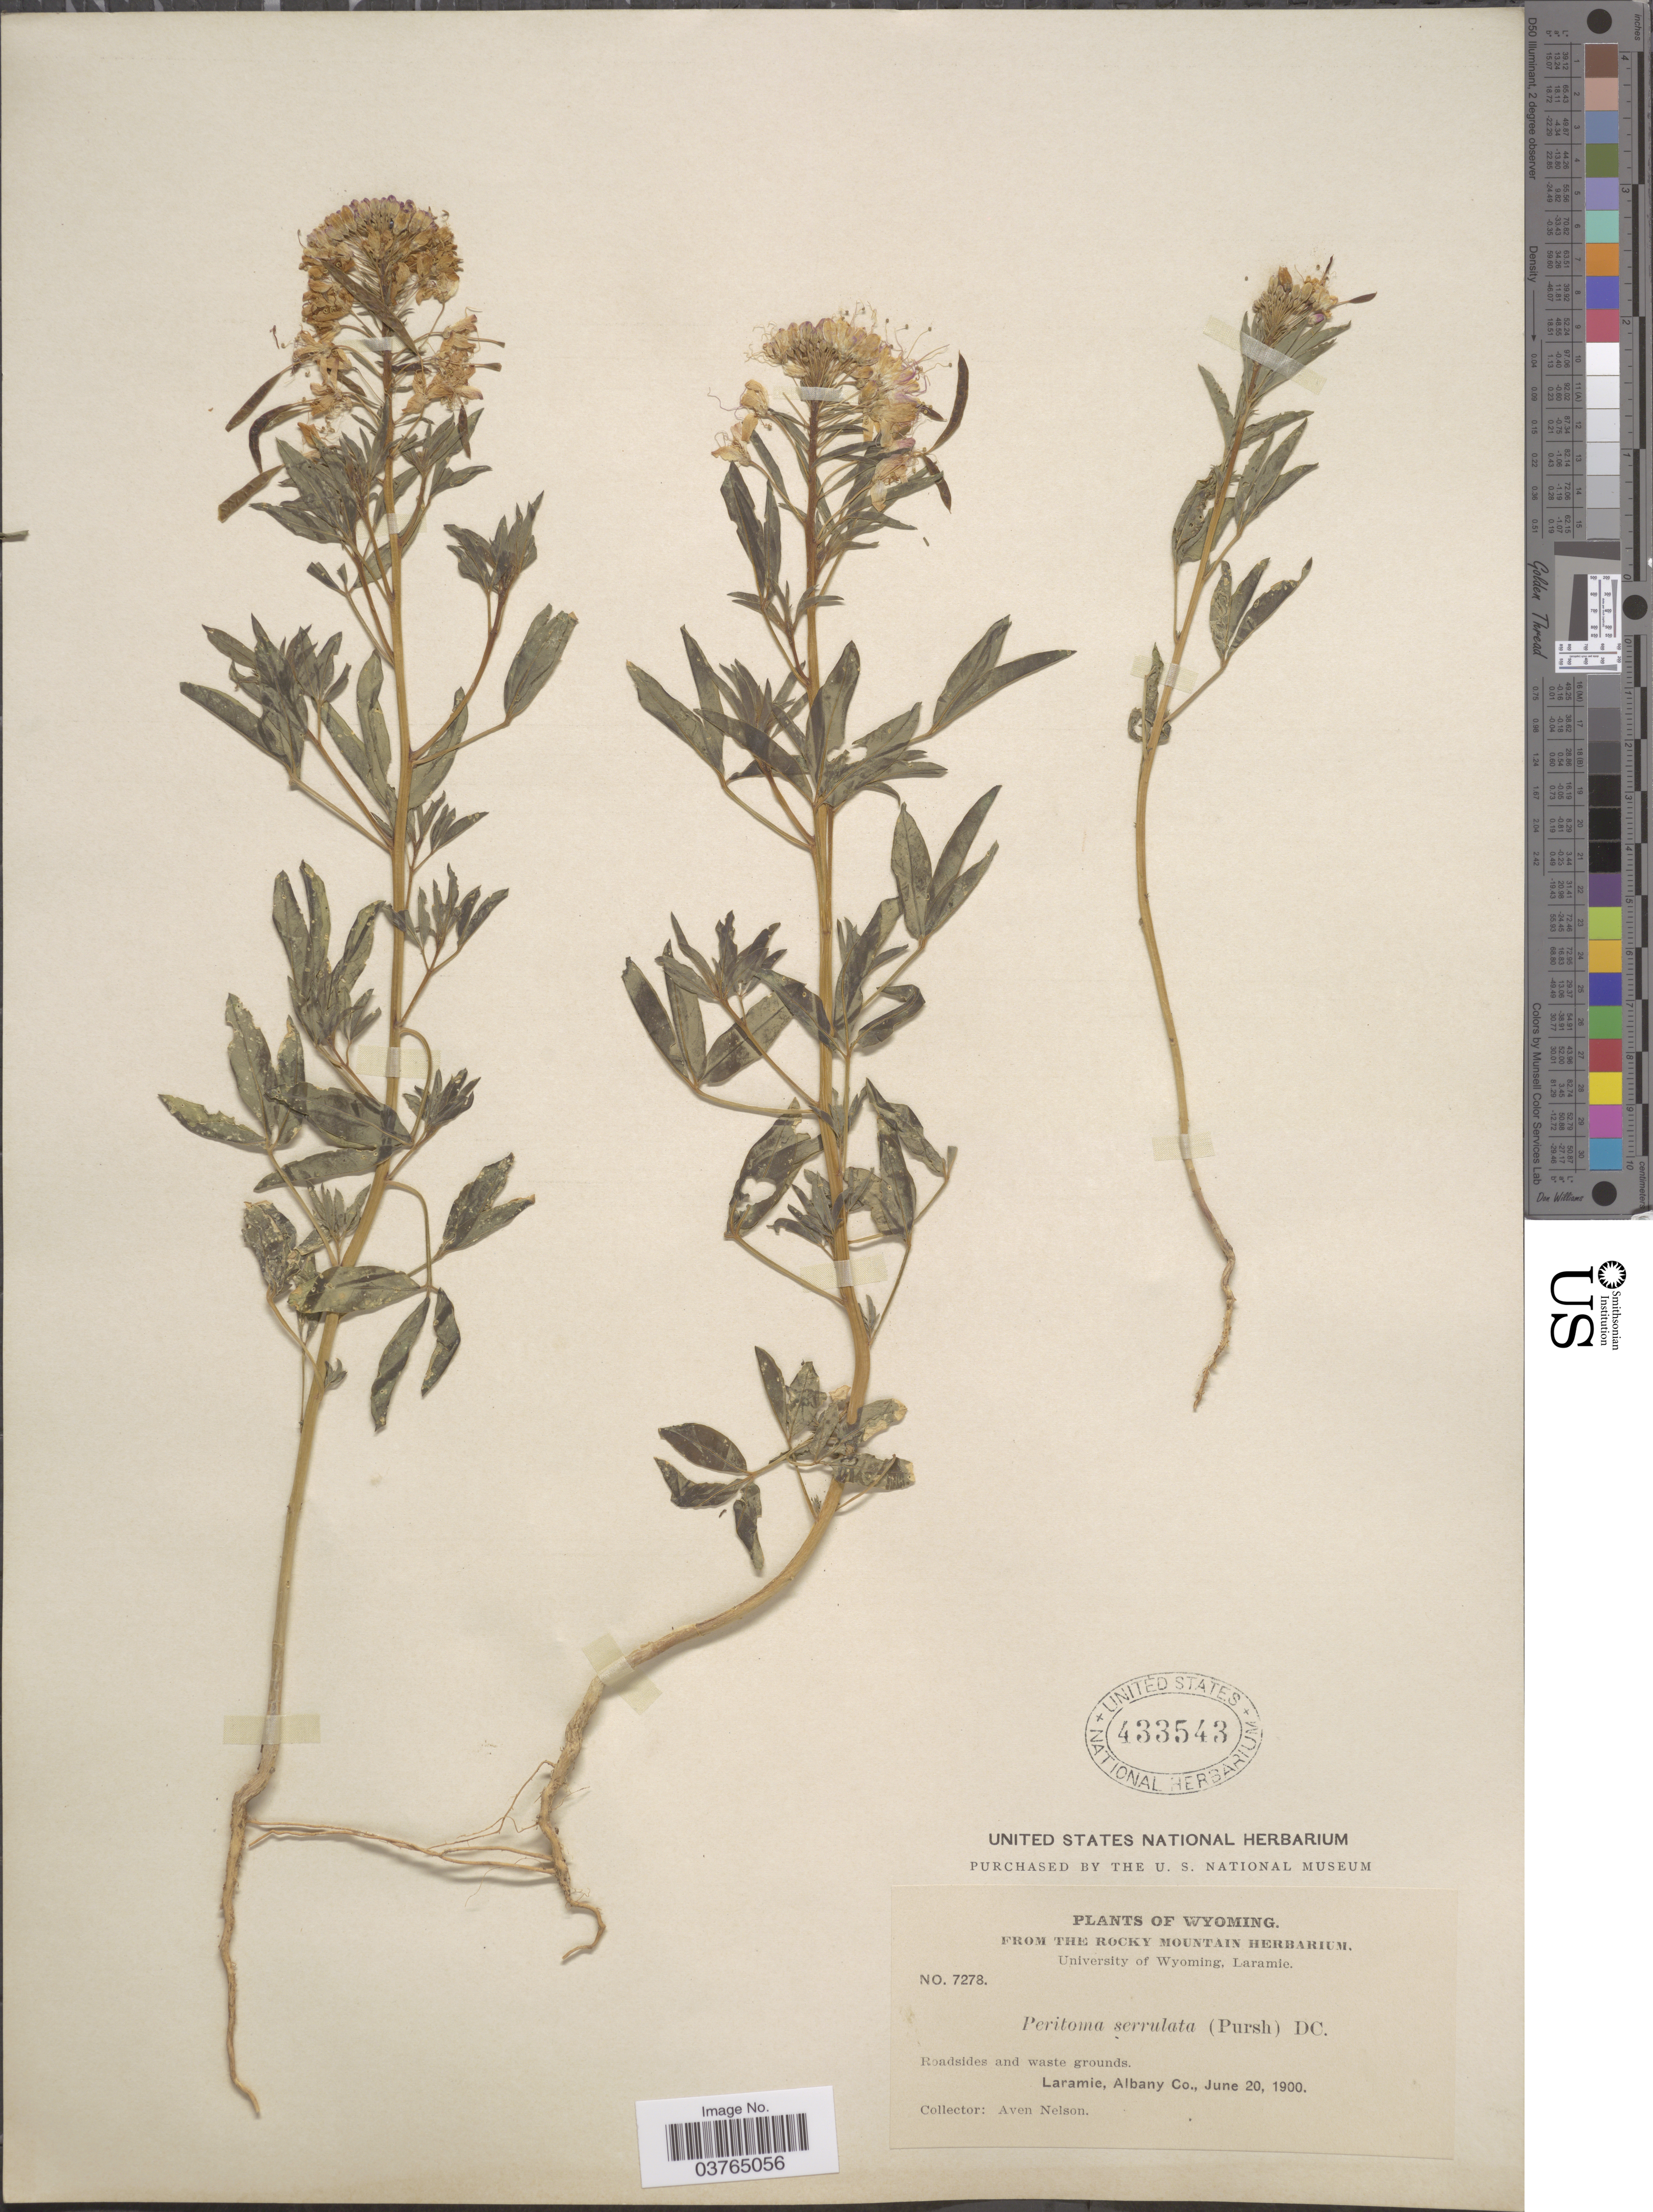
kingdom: Plantae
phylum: Tracheophyta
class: Magnoliopsida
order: Brassicales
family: Cleomaceae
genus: Cleomella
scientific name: Cleomella serrulata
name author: (Pursh) Roalson & J.C. Hall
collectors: A. Nelson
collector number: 7278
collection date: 1900-06-20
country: United States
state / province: Wyoming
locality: Laramie, Albany Co.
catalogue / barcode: US 433543